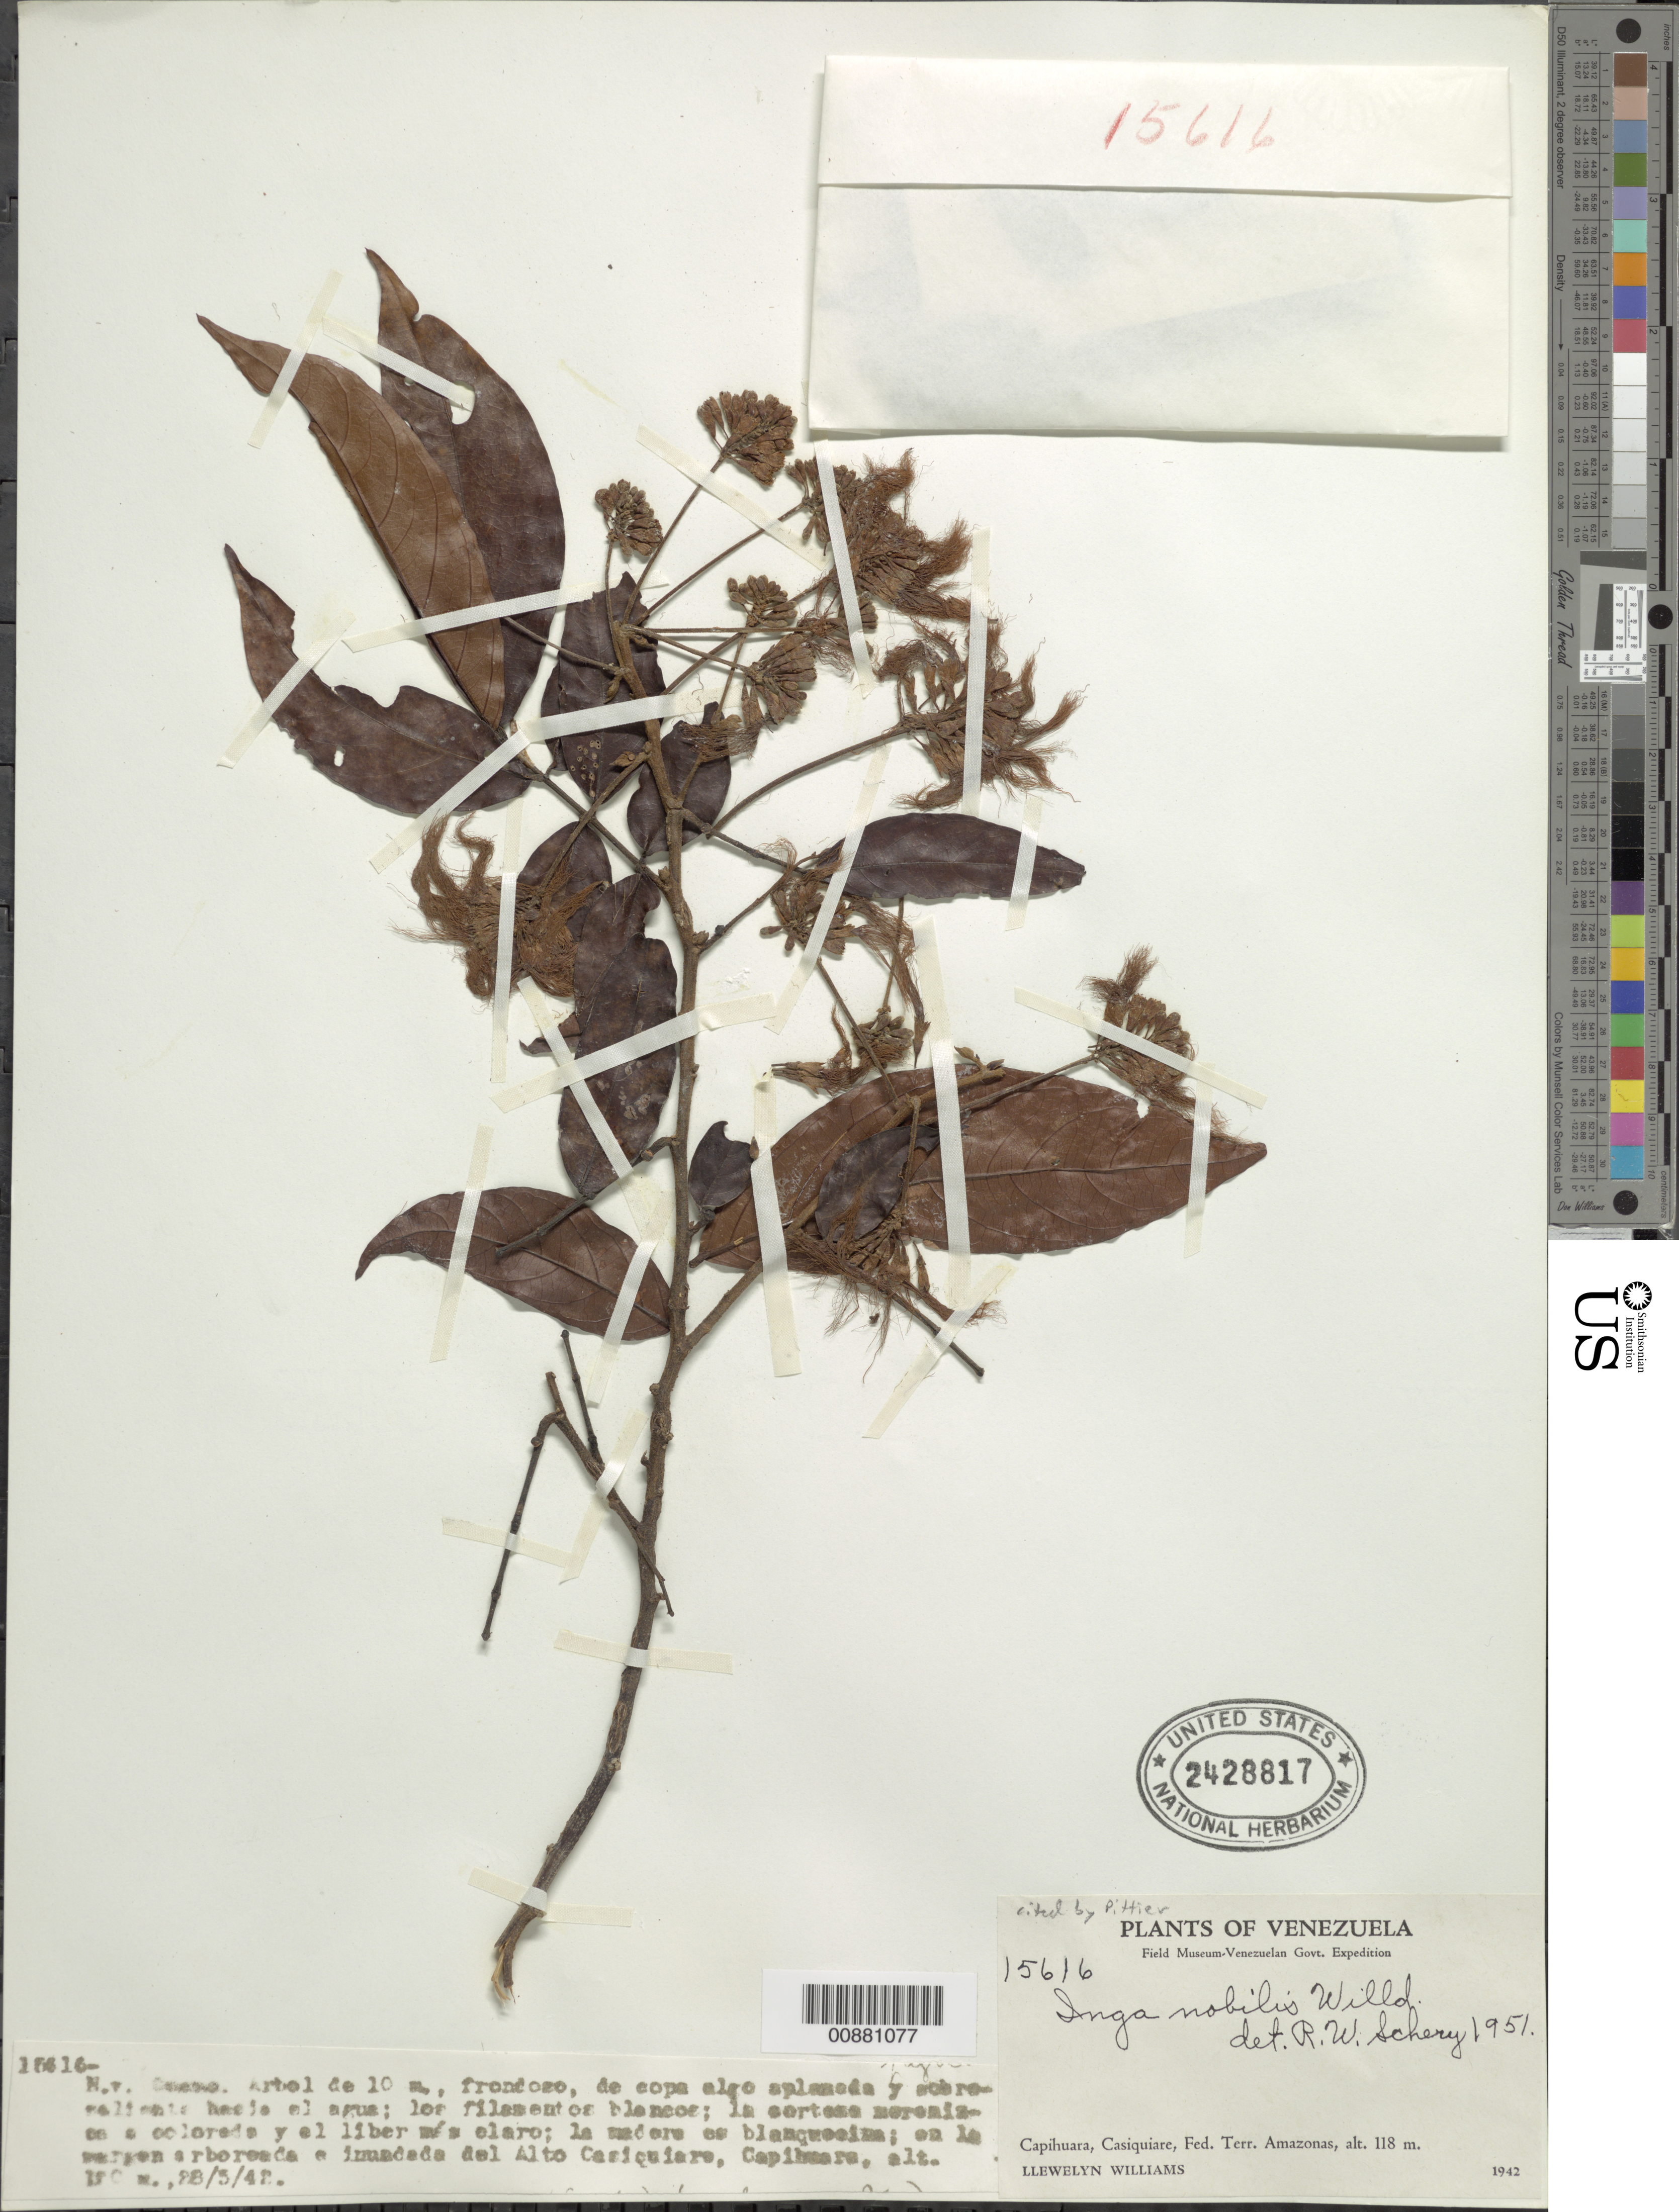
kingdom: Plantae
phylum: Tracheophyta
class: Magnoliopsida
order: Fabales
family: Fabaceae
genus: Inga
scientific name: Inga nobilis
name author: Willd.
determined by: Schery, Robert W.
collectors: Ll. Williams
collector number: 15616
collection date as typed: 28-May-42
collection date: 1942-05-28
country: Venezuela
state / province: Amazonas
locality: Capihuara, Alto Casiquiare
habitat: Margen arboreada o inundada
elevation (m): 118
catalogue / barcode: US 2428817